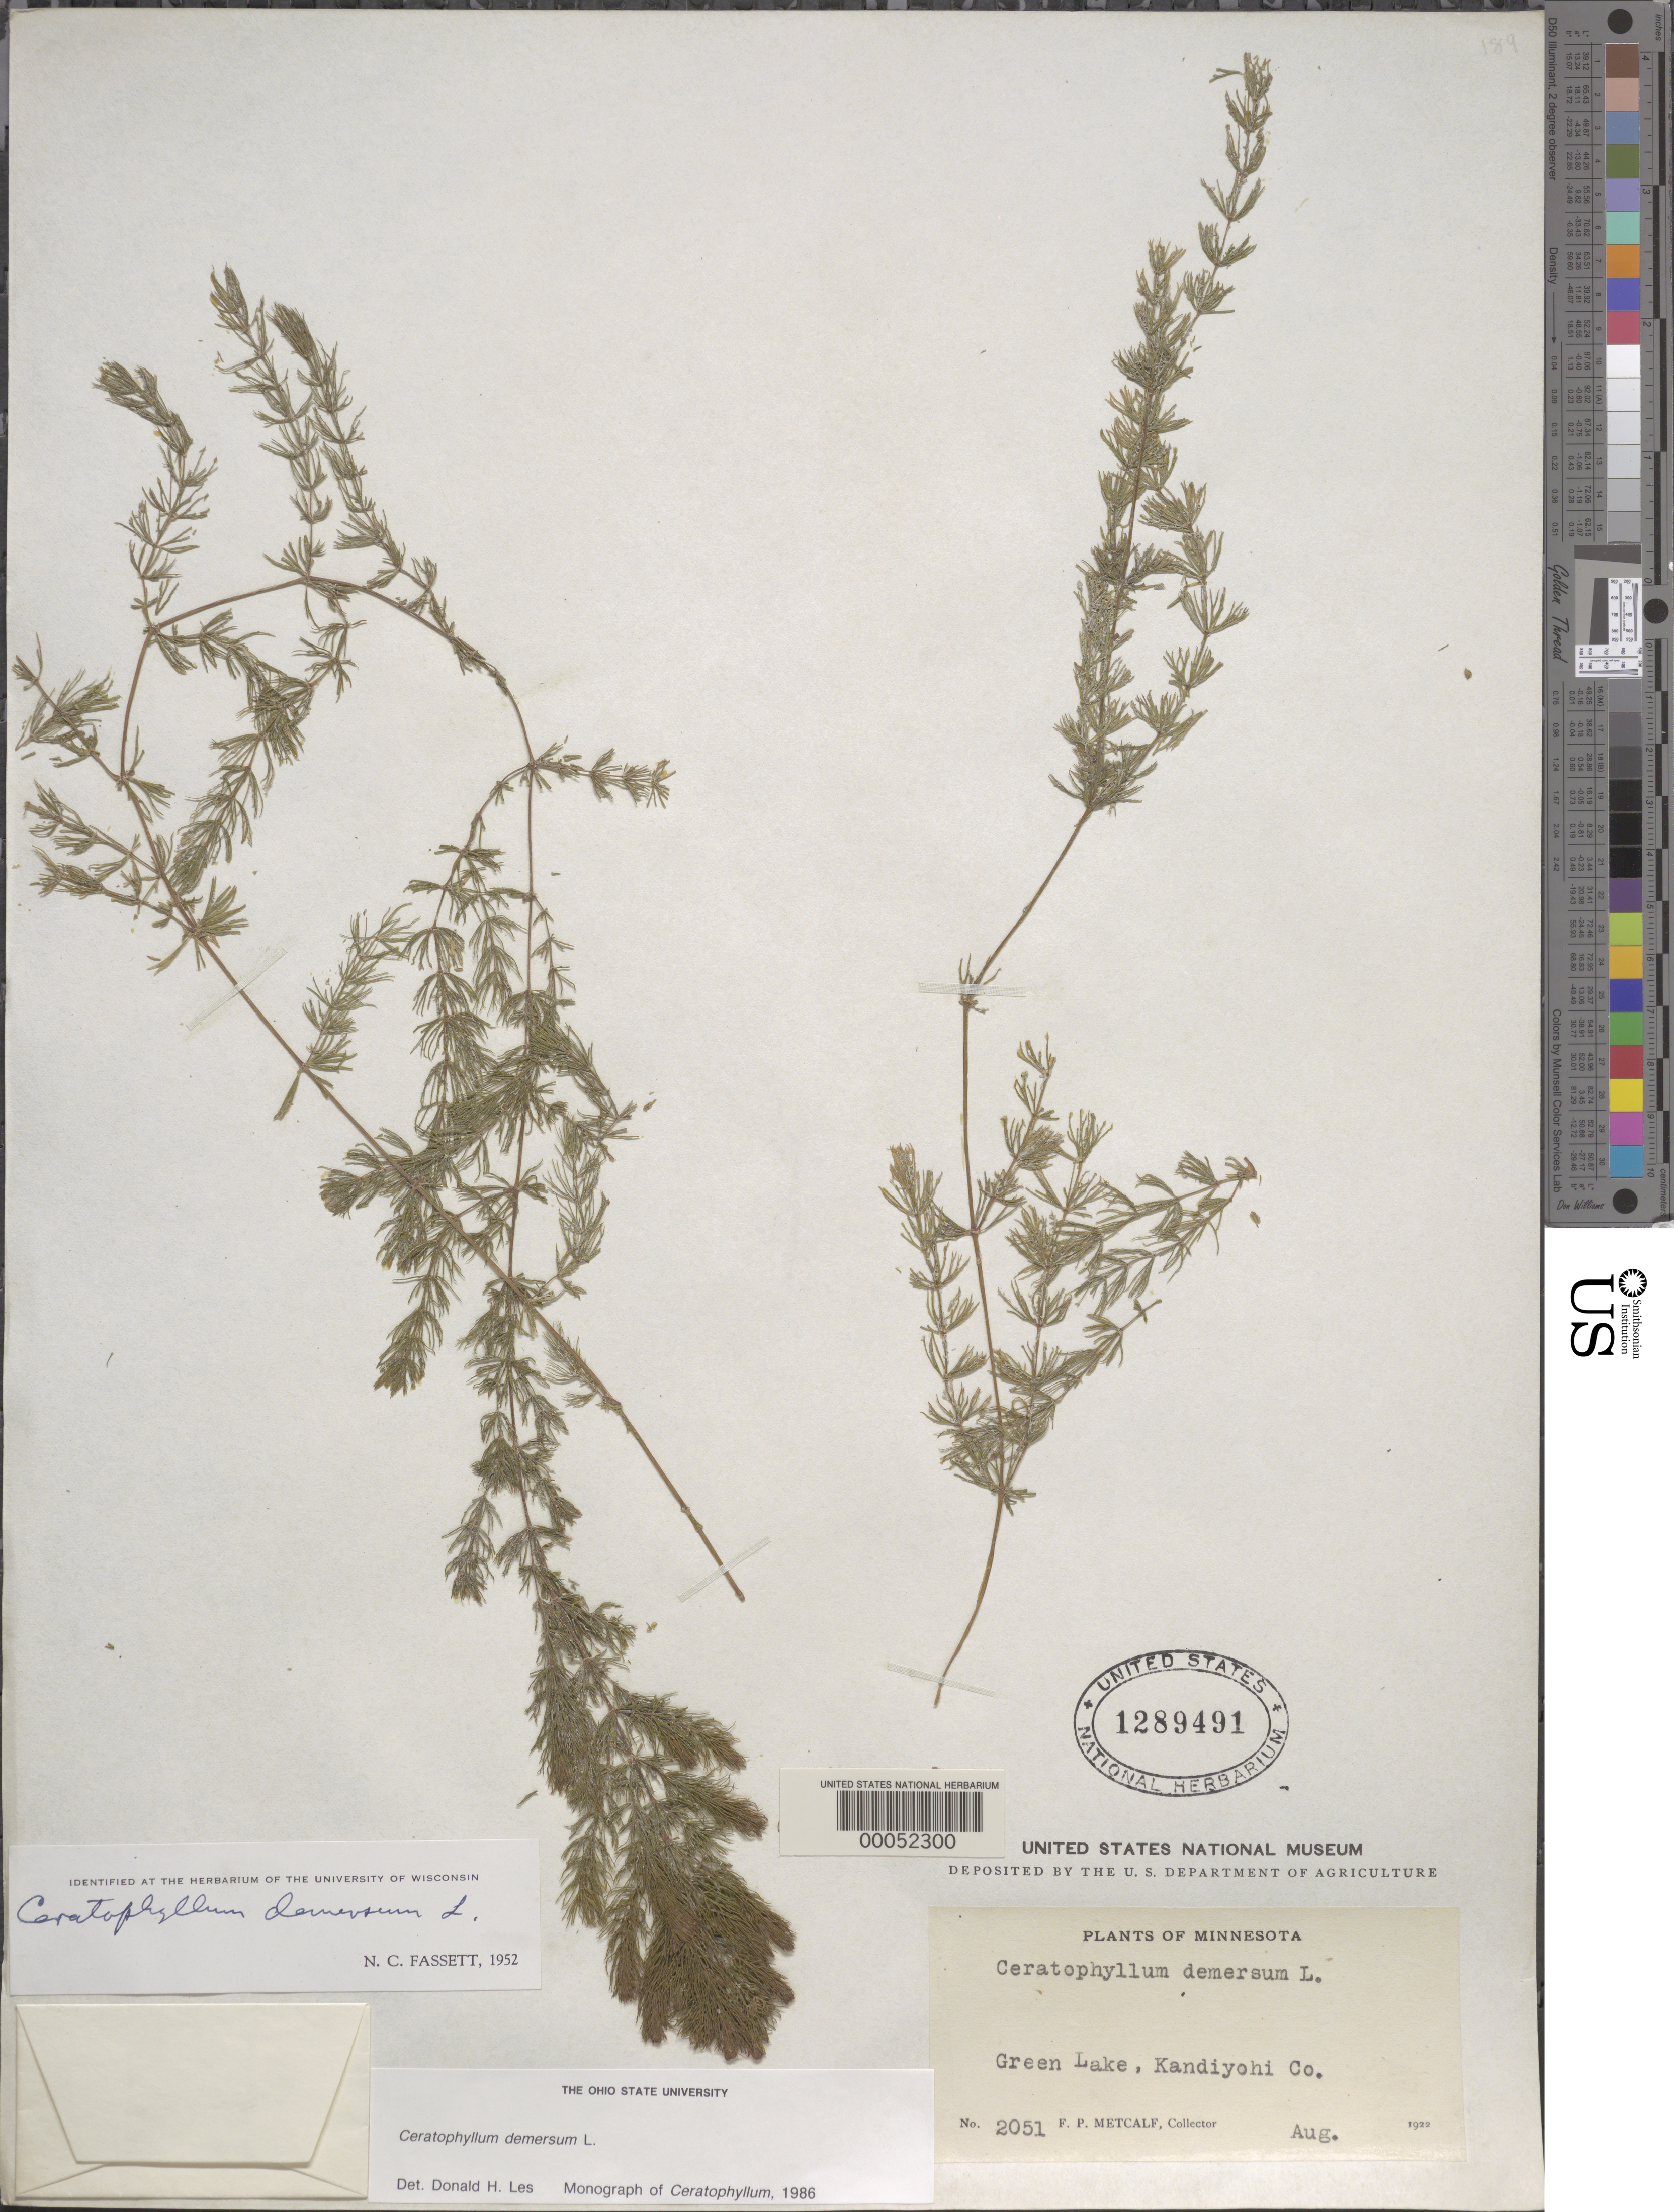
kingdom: Plantae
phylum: Tracheophyta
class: Magnoliopsida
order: Ceratophyllales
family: Ceratophyllaceae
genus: Ceratophyllum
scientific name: Ceratophyllum demersum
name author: L.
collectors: F. Metcalf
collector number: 2051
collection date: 1922-08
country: United States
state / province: Minnesota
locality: Green Lake, Kandiyohi Co.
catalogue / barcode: US 1289491